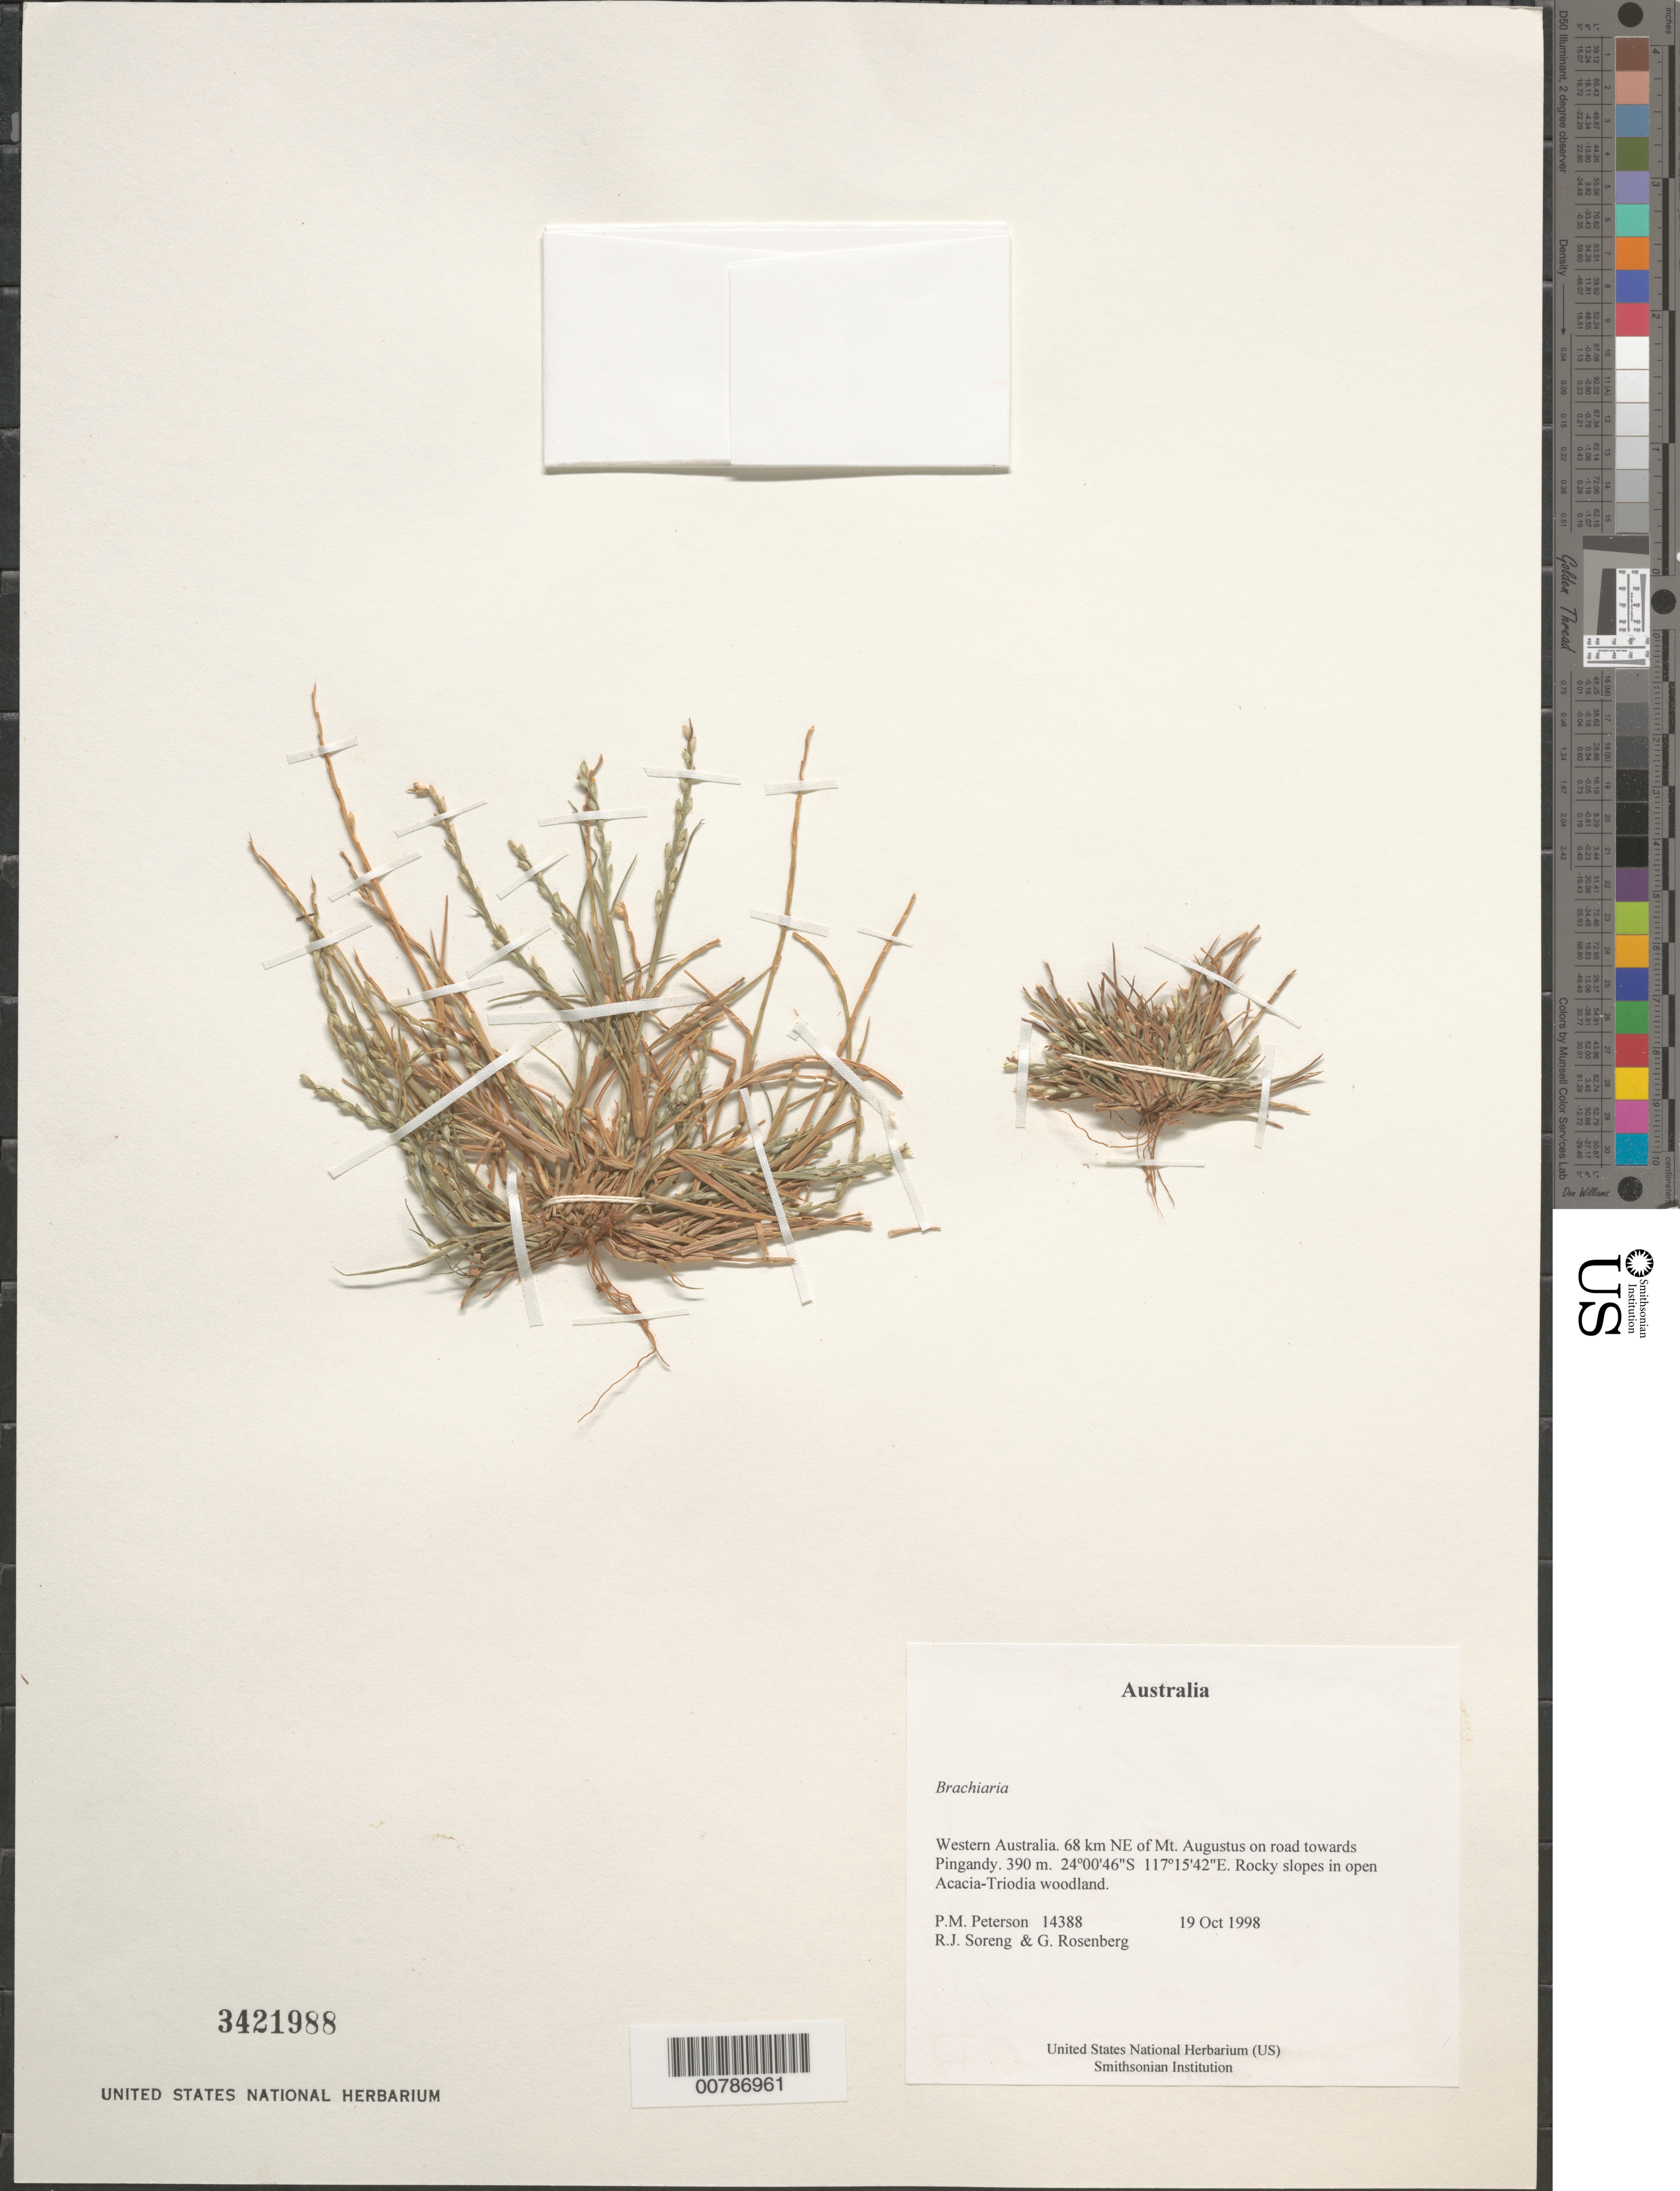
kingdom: Plantae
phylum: Tracheophyta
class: Liliopsida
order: Poales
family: Poaceae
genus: Brachiaria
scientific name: Brachiaria sp.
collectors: P. M. Peterson, R. J. Soreng & G. Rosenberg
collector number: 14388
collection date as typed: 19 Oct 1998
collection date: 1998-10-19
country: Australia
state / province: Western Australia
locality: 68 km NE of Mt. Augustus on road towards Pingandy.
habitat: Rocky slopes in open Acacia-Triodia woodland.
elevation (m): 390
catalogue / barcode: US 3421988